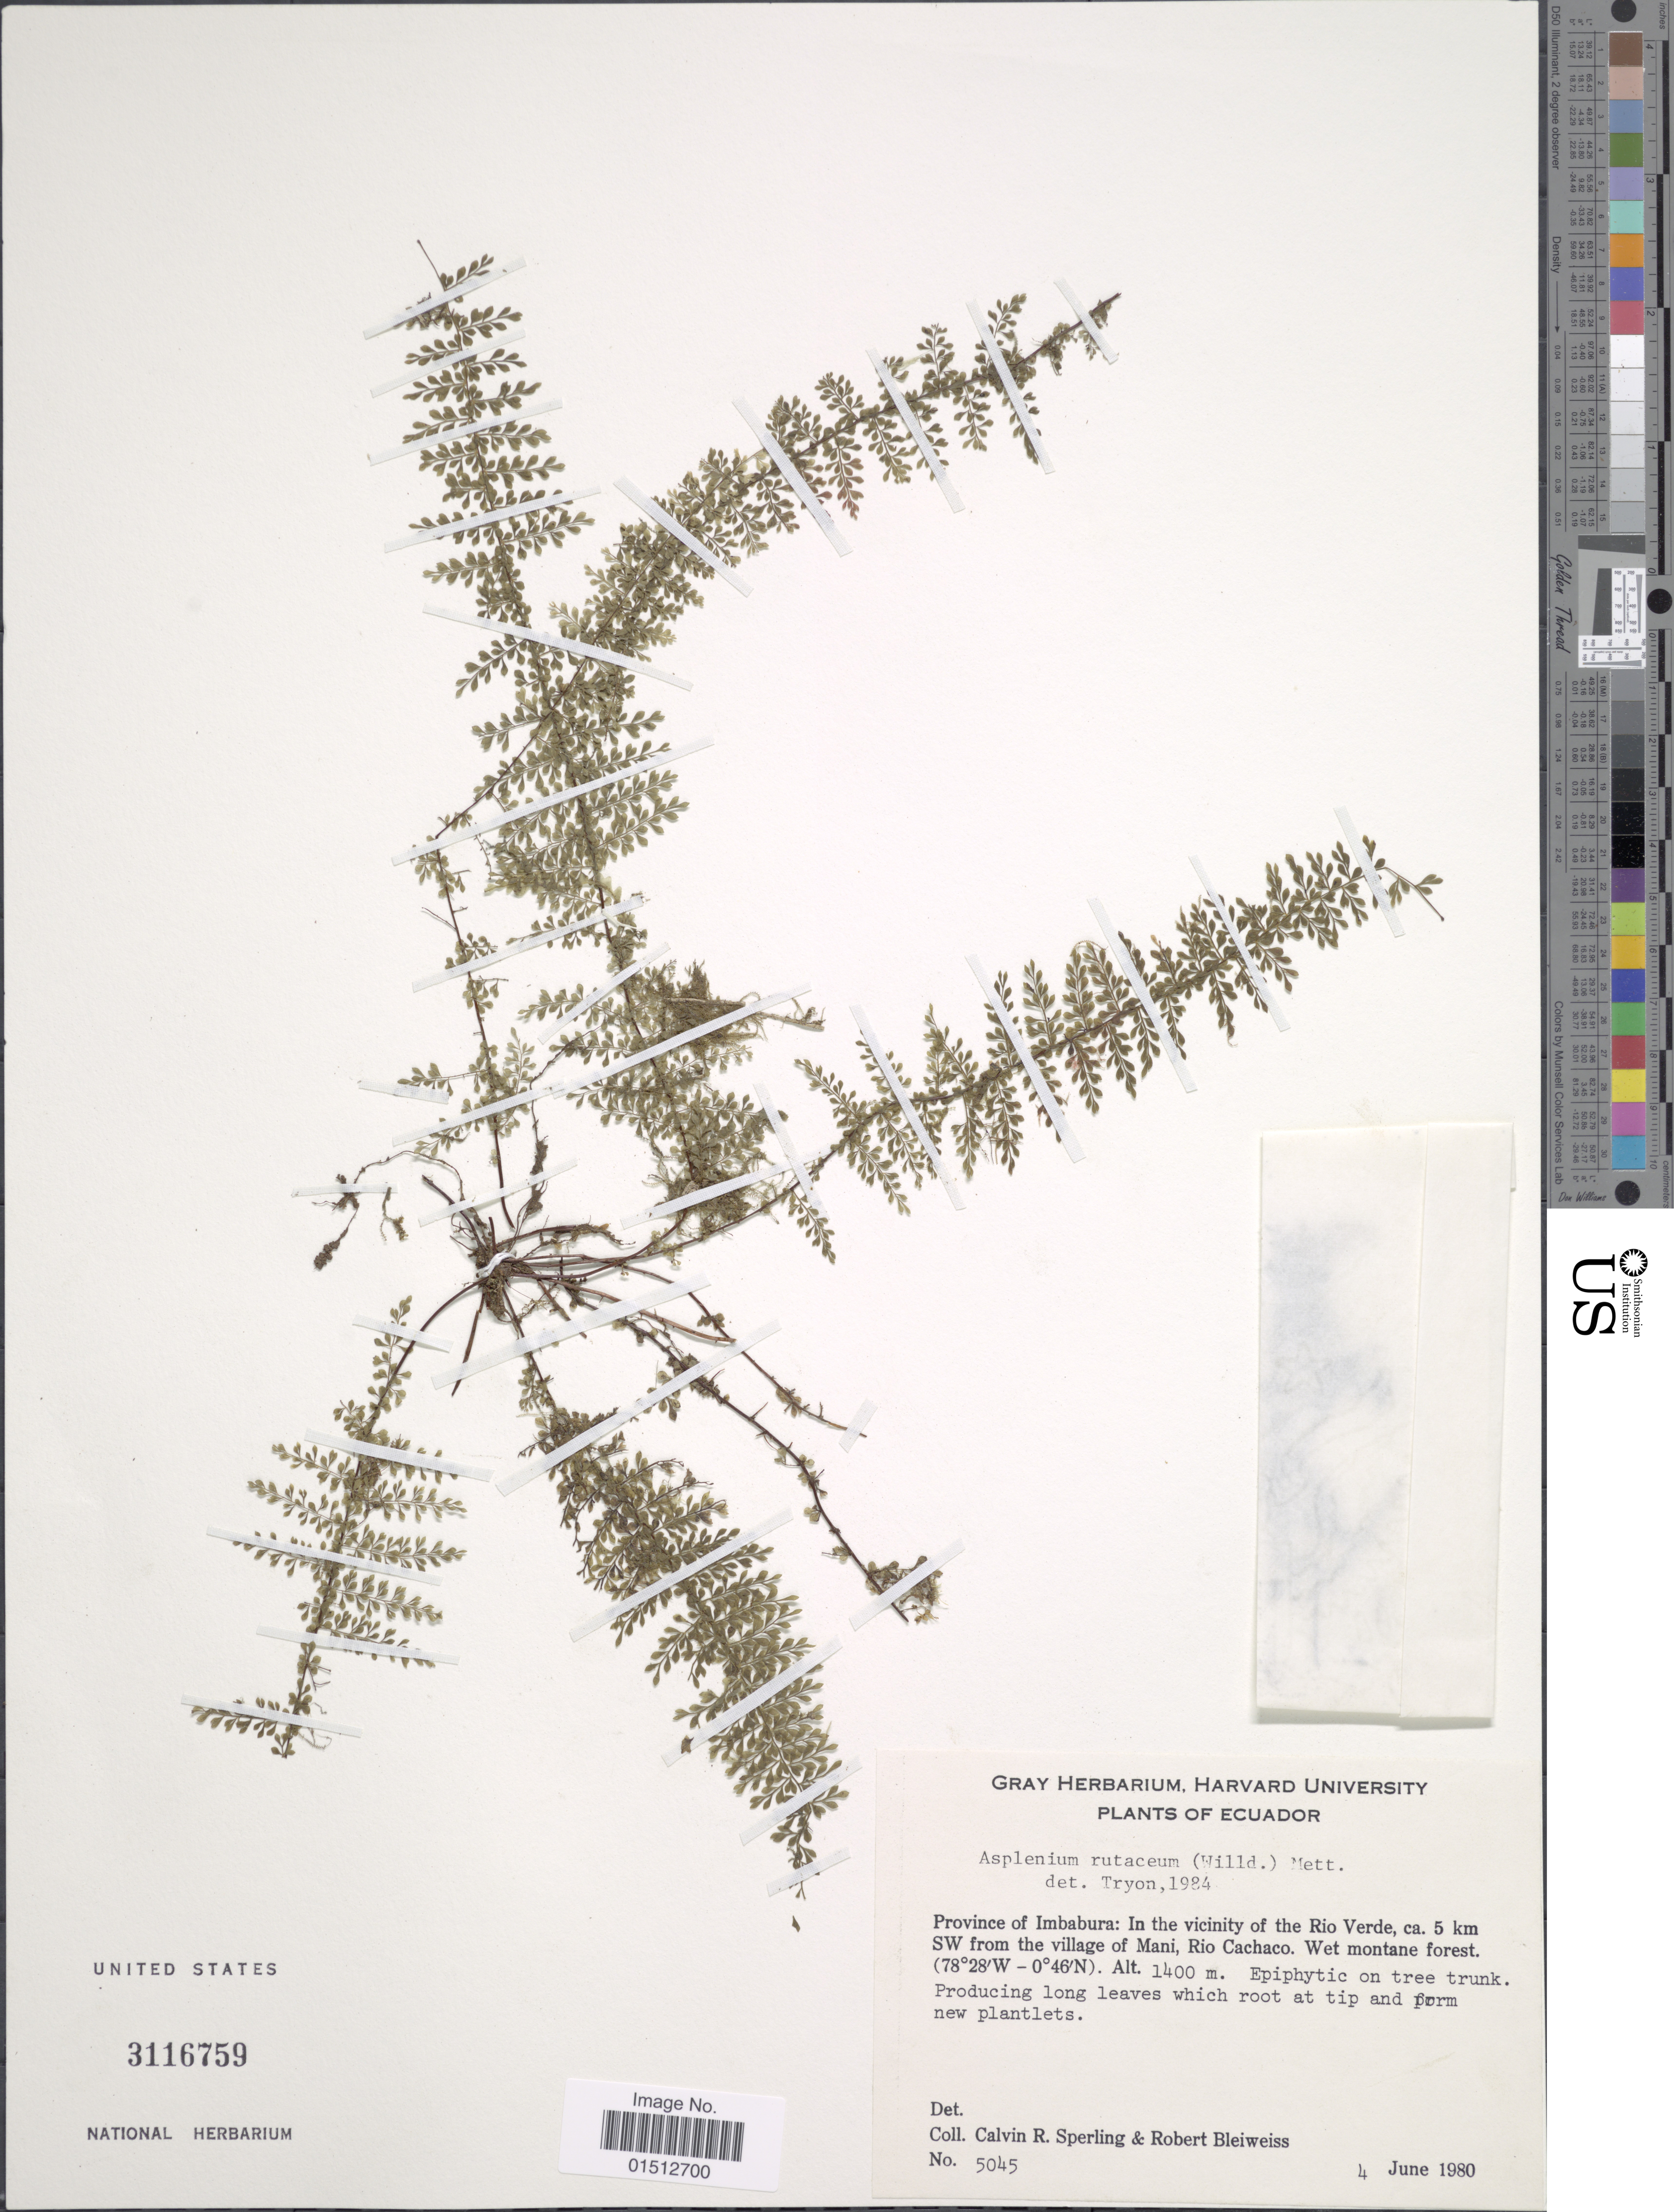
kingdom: Plantae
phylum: Tracheophyta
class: Polypodiopsida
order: Polypodiales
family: Aspleniaceae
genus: Asplenium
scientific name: Asplenium rutaceum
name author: (Willd.) Mett.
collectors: C. R. Sperling & R. Bleiweiss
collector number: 5045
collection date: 1980-06-04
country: Ecuador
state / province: Imbabura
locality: Ecuador, Province of Imbabura: In the vicinity of the Rio Verde, ca. 5 km SW from the village of Mani, Rio Cachaco.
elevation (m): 1400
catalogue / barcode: US 3116759